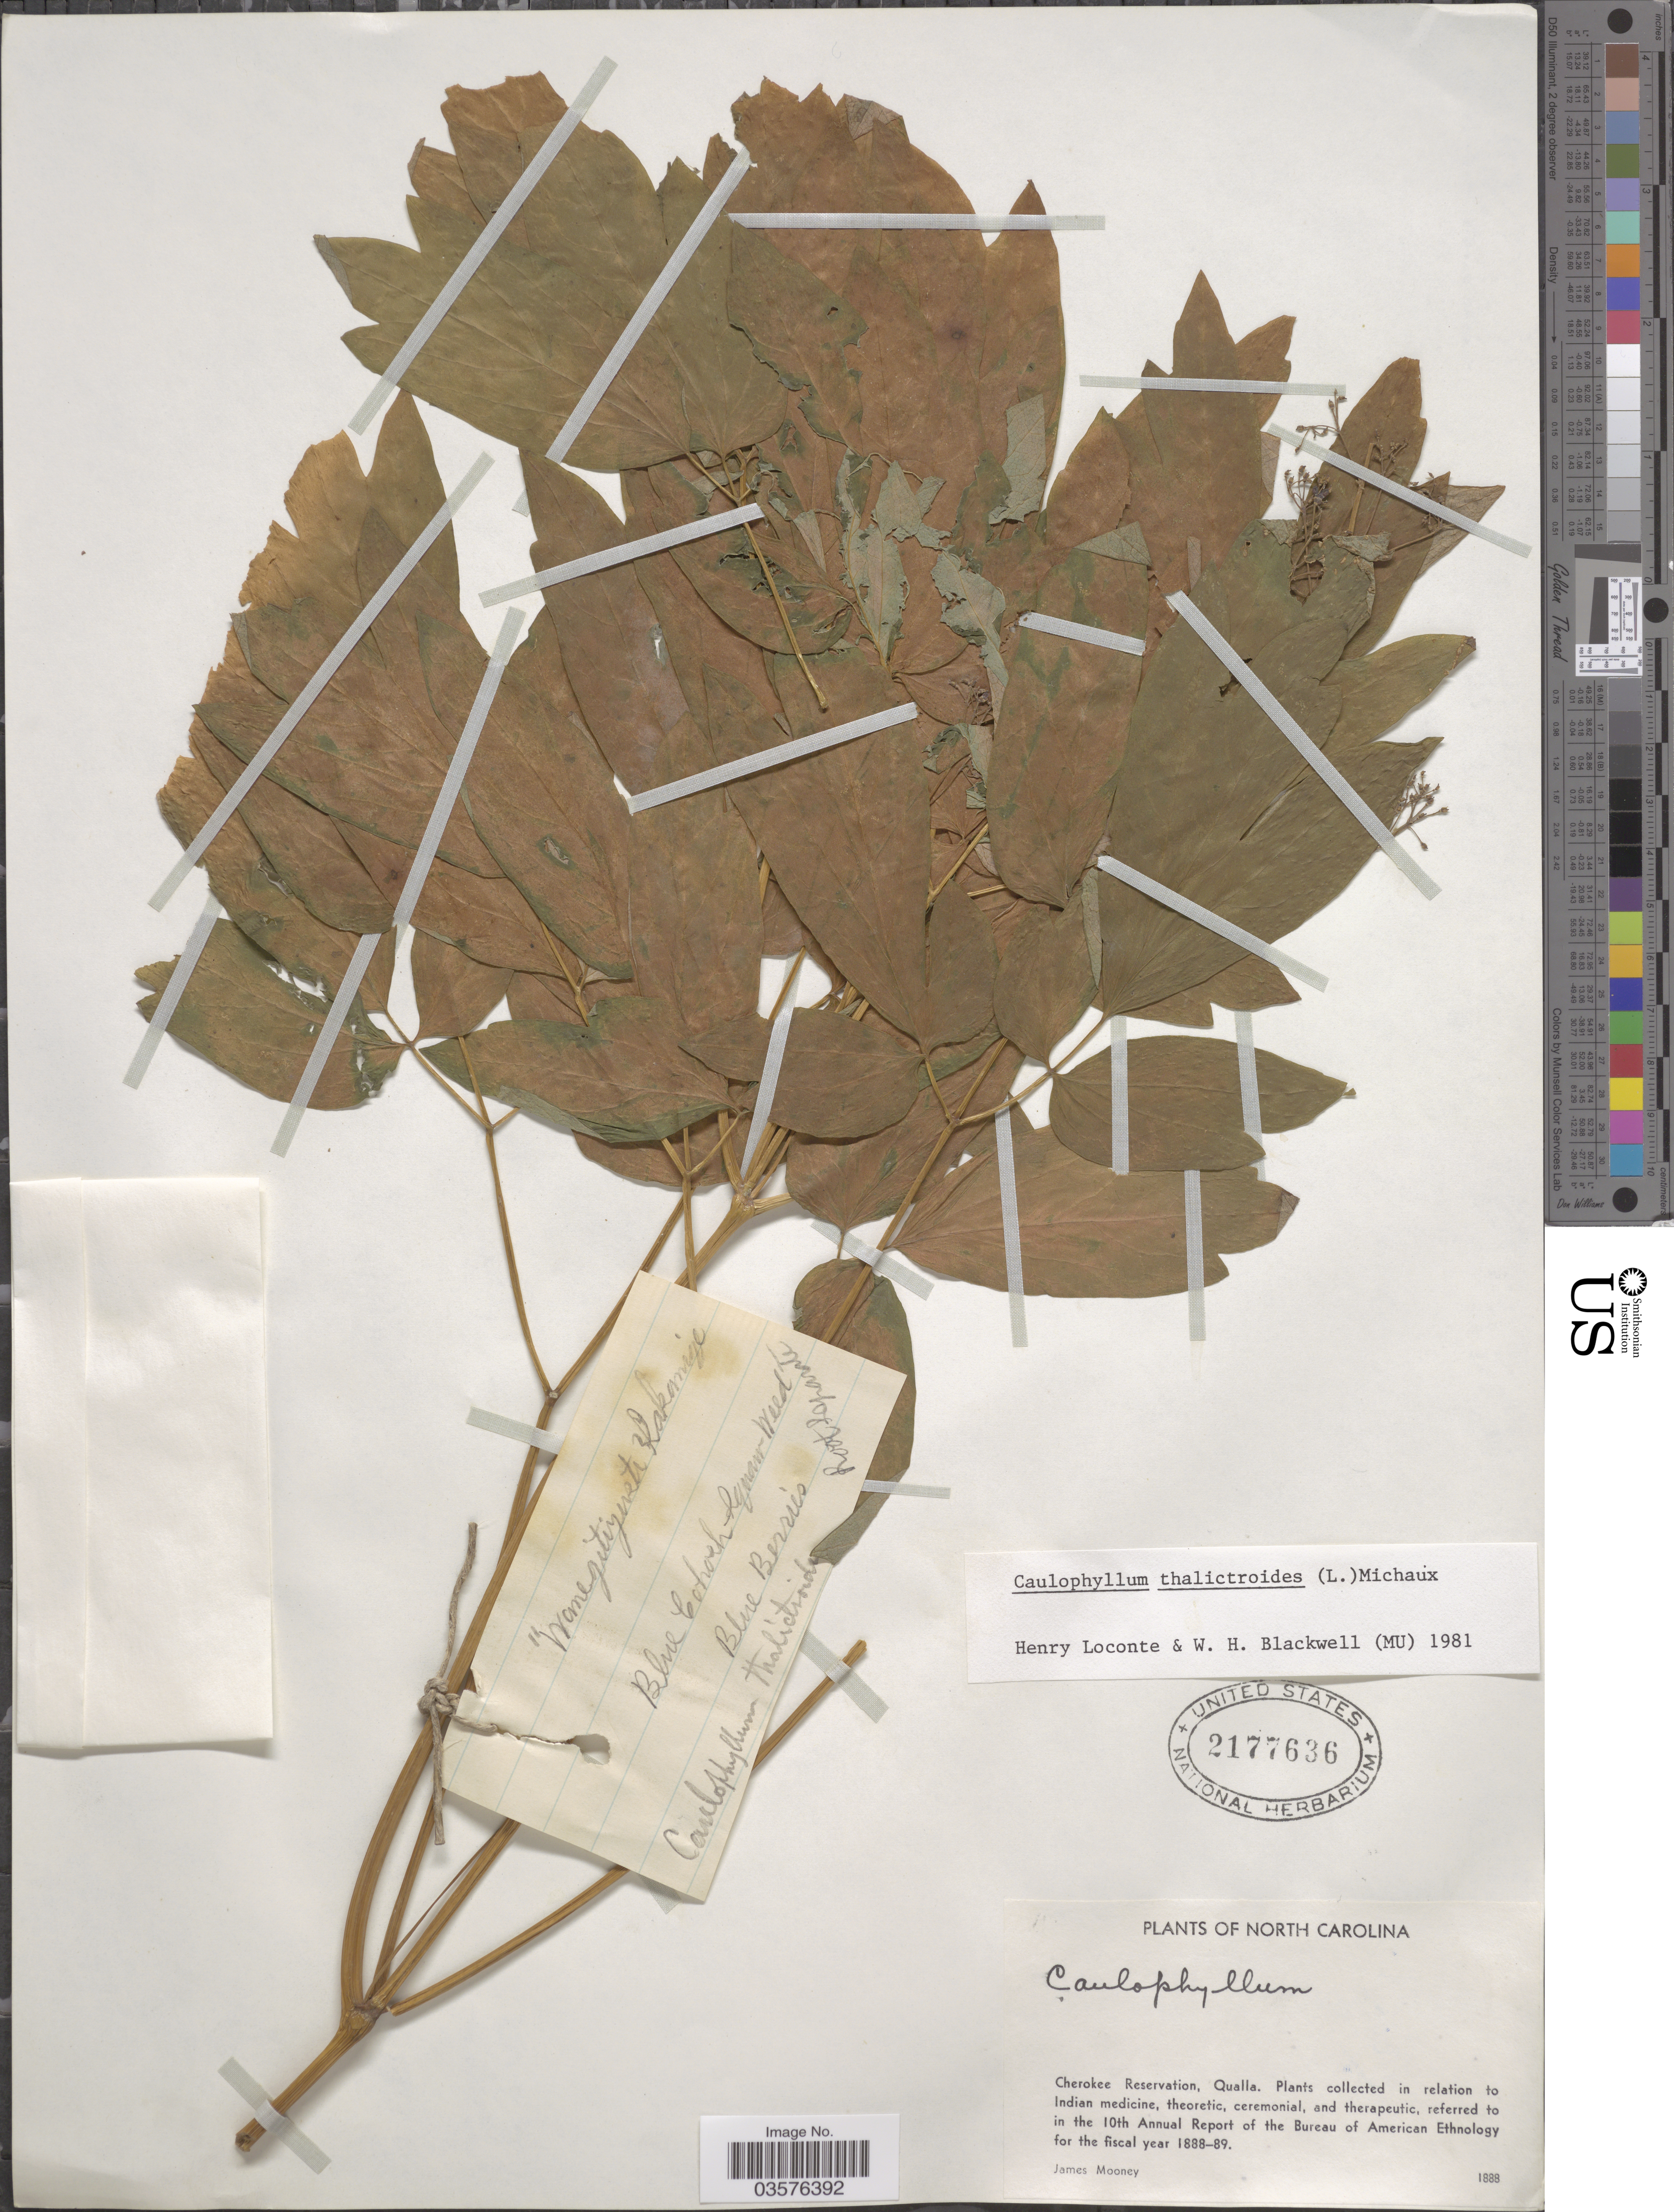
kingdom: Plantae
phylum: Tracheophyta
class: Magnoliopsida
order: Ranunculales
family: Berberidaceae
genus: Caulophyllum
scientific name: Caulophyllum thalictroides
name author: (L.) Michx.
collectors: J. Mooney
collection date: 1888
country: United States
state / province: North Carolina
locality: Cherokee Reservation, Qualla.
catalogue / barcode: US 2177636